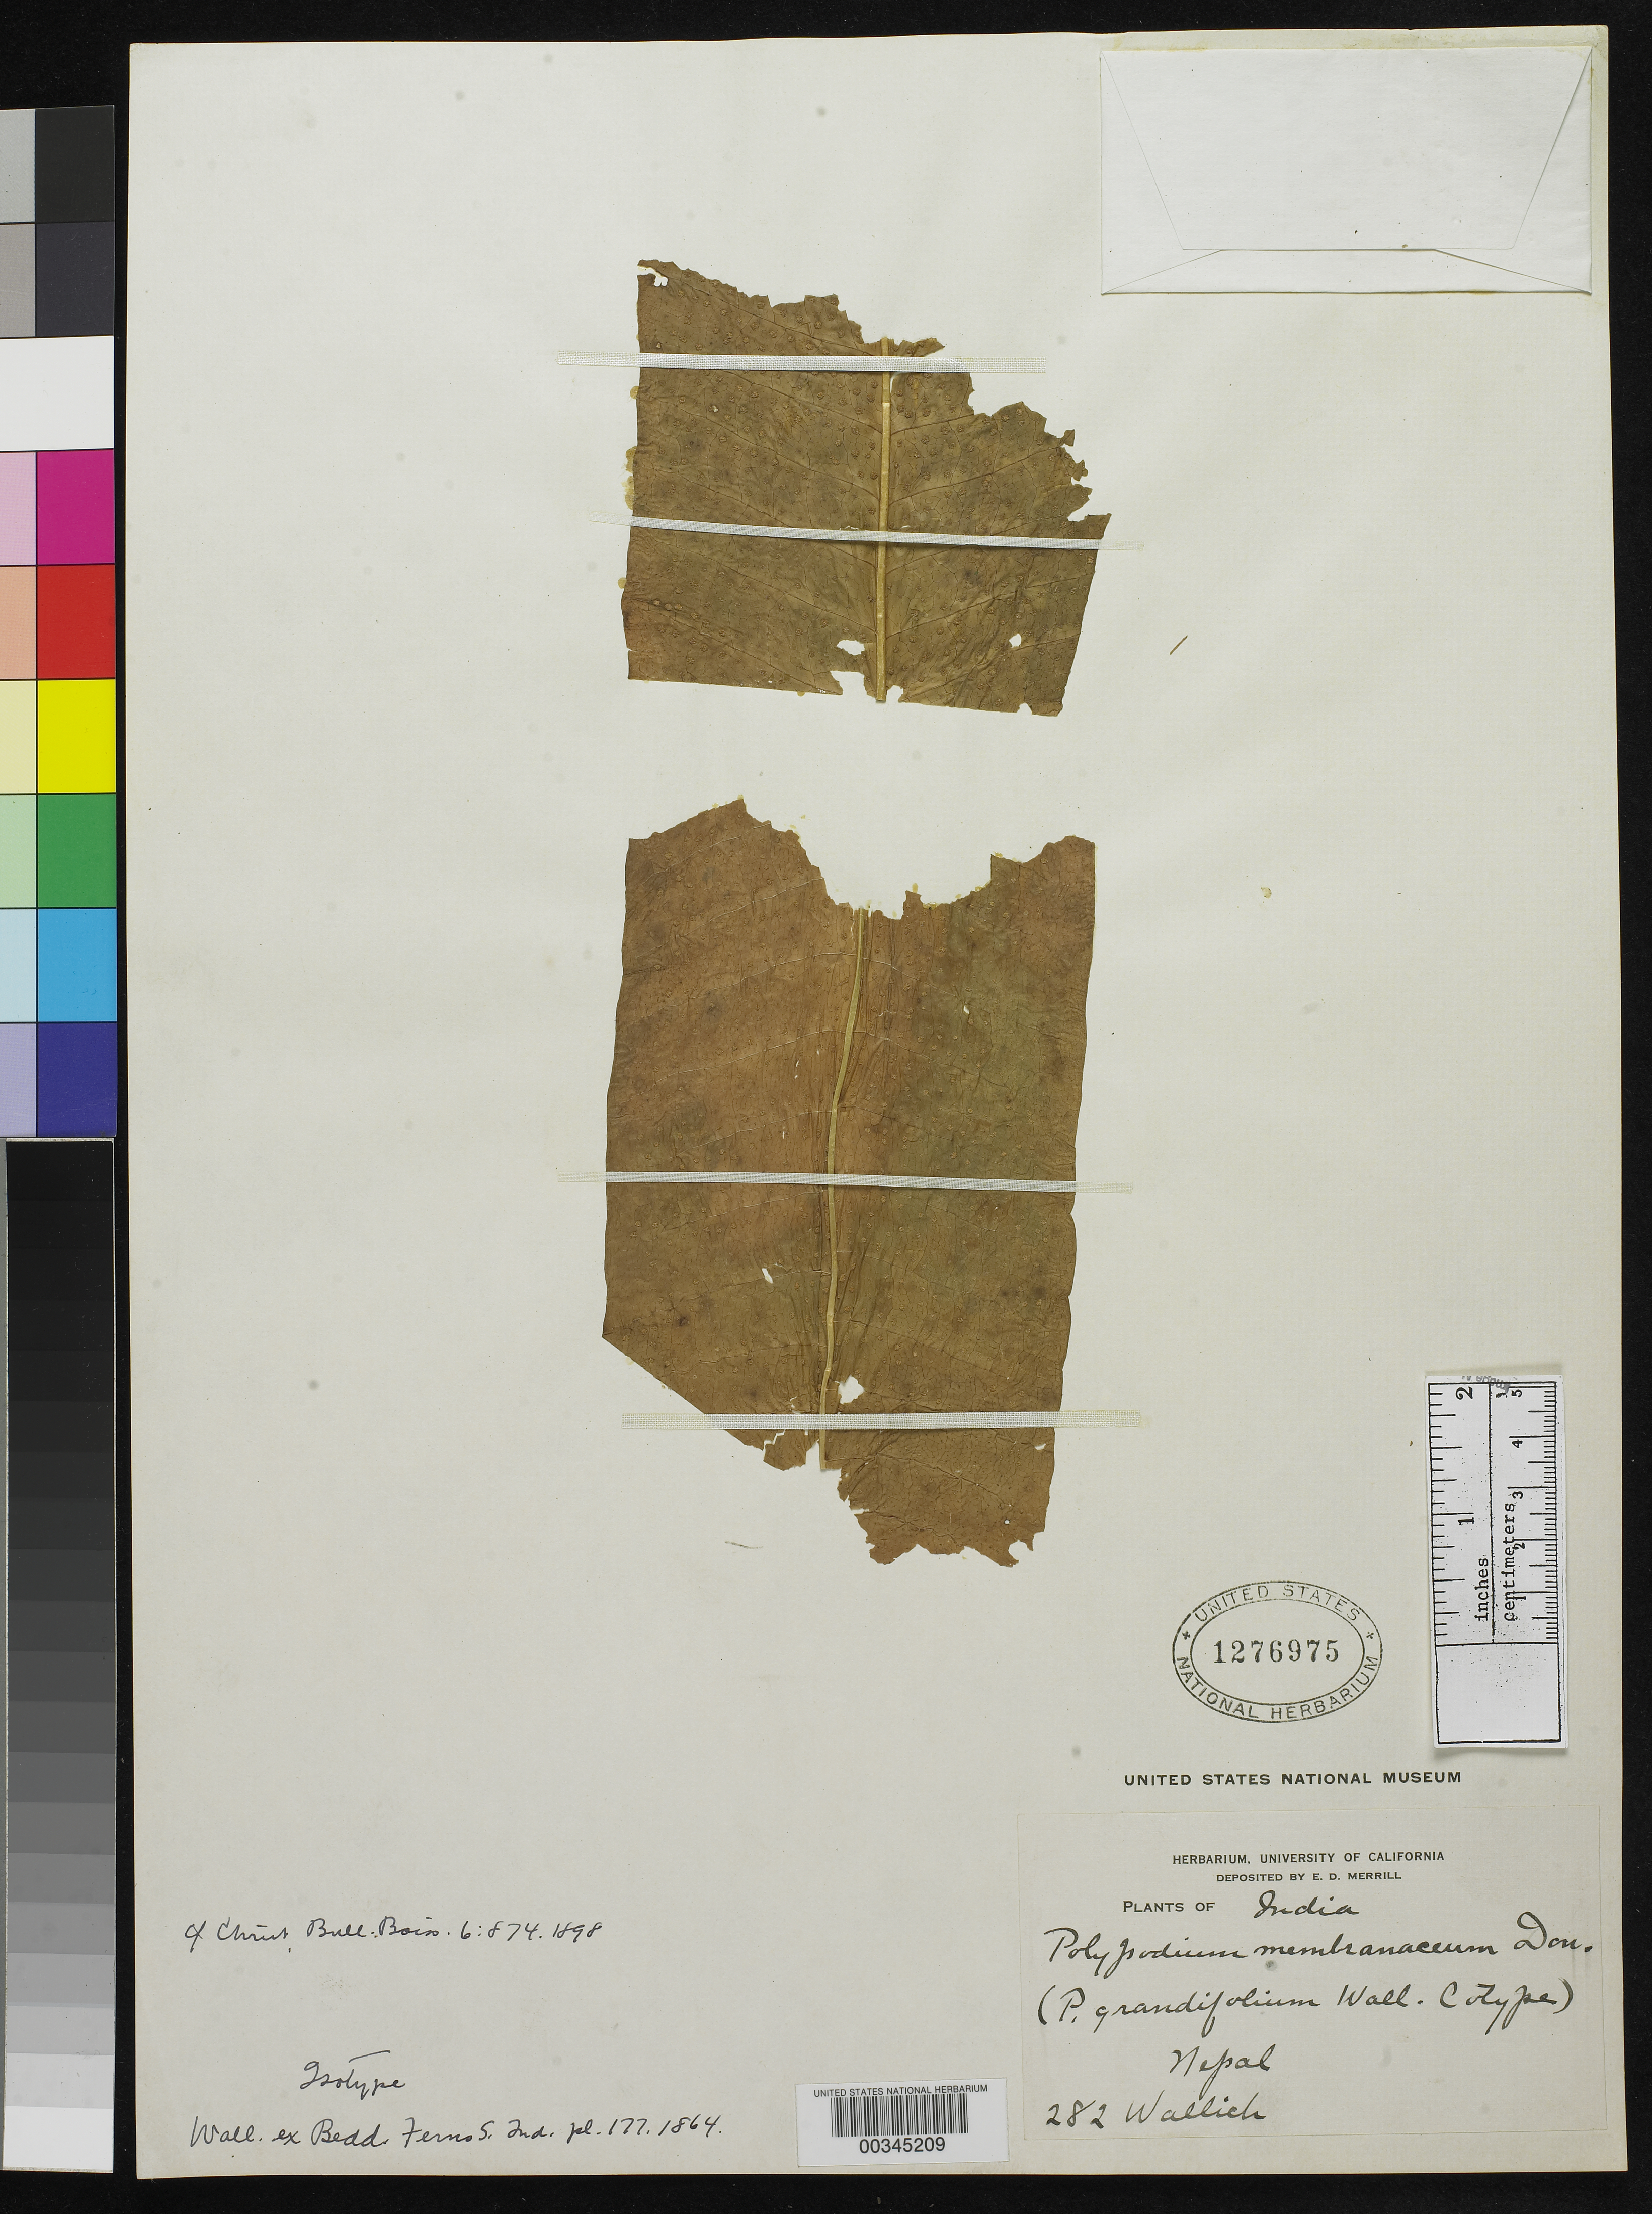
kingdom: Plantae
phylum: Tracheophyta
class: Polypodiopsida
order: Polypodiales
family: Polypodiaceae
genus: Polypodium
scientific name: Polypodium grandifolium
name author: Wall. ex Bedd.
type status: Isotype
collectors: N. Wallich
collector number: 282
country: Nepal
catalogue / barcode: US 1276975